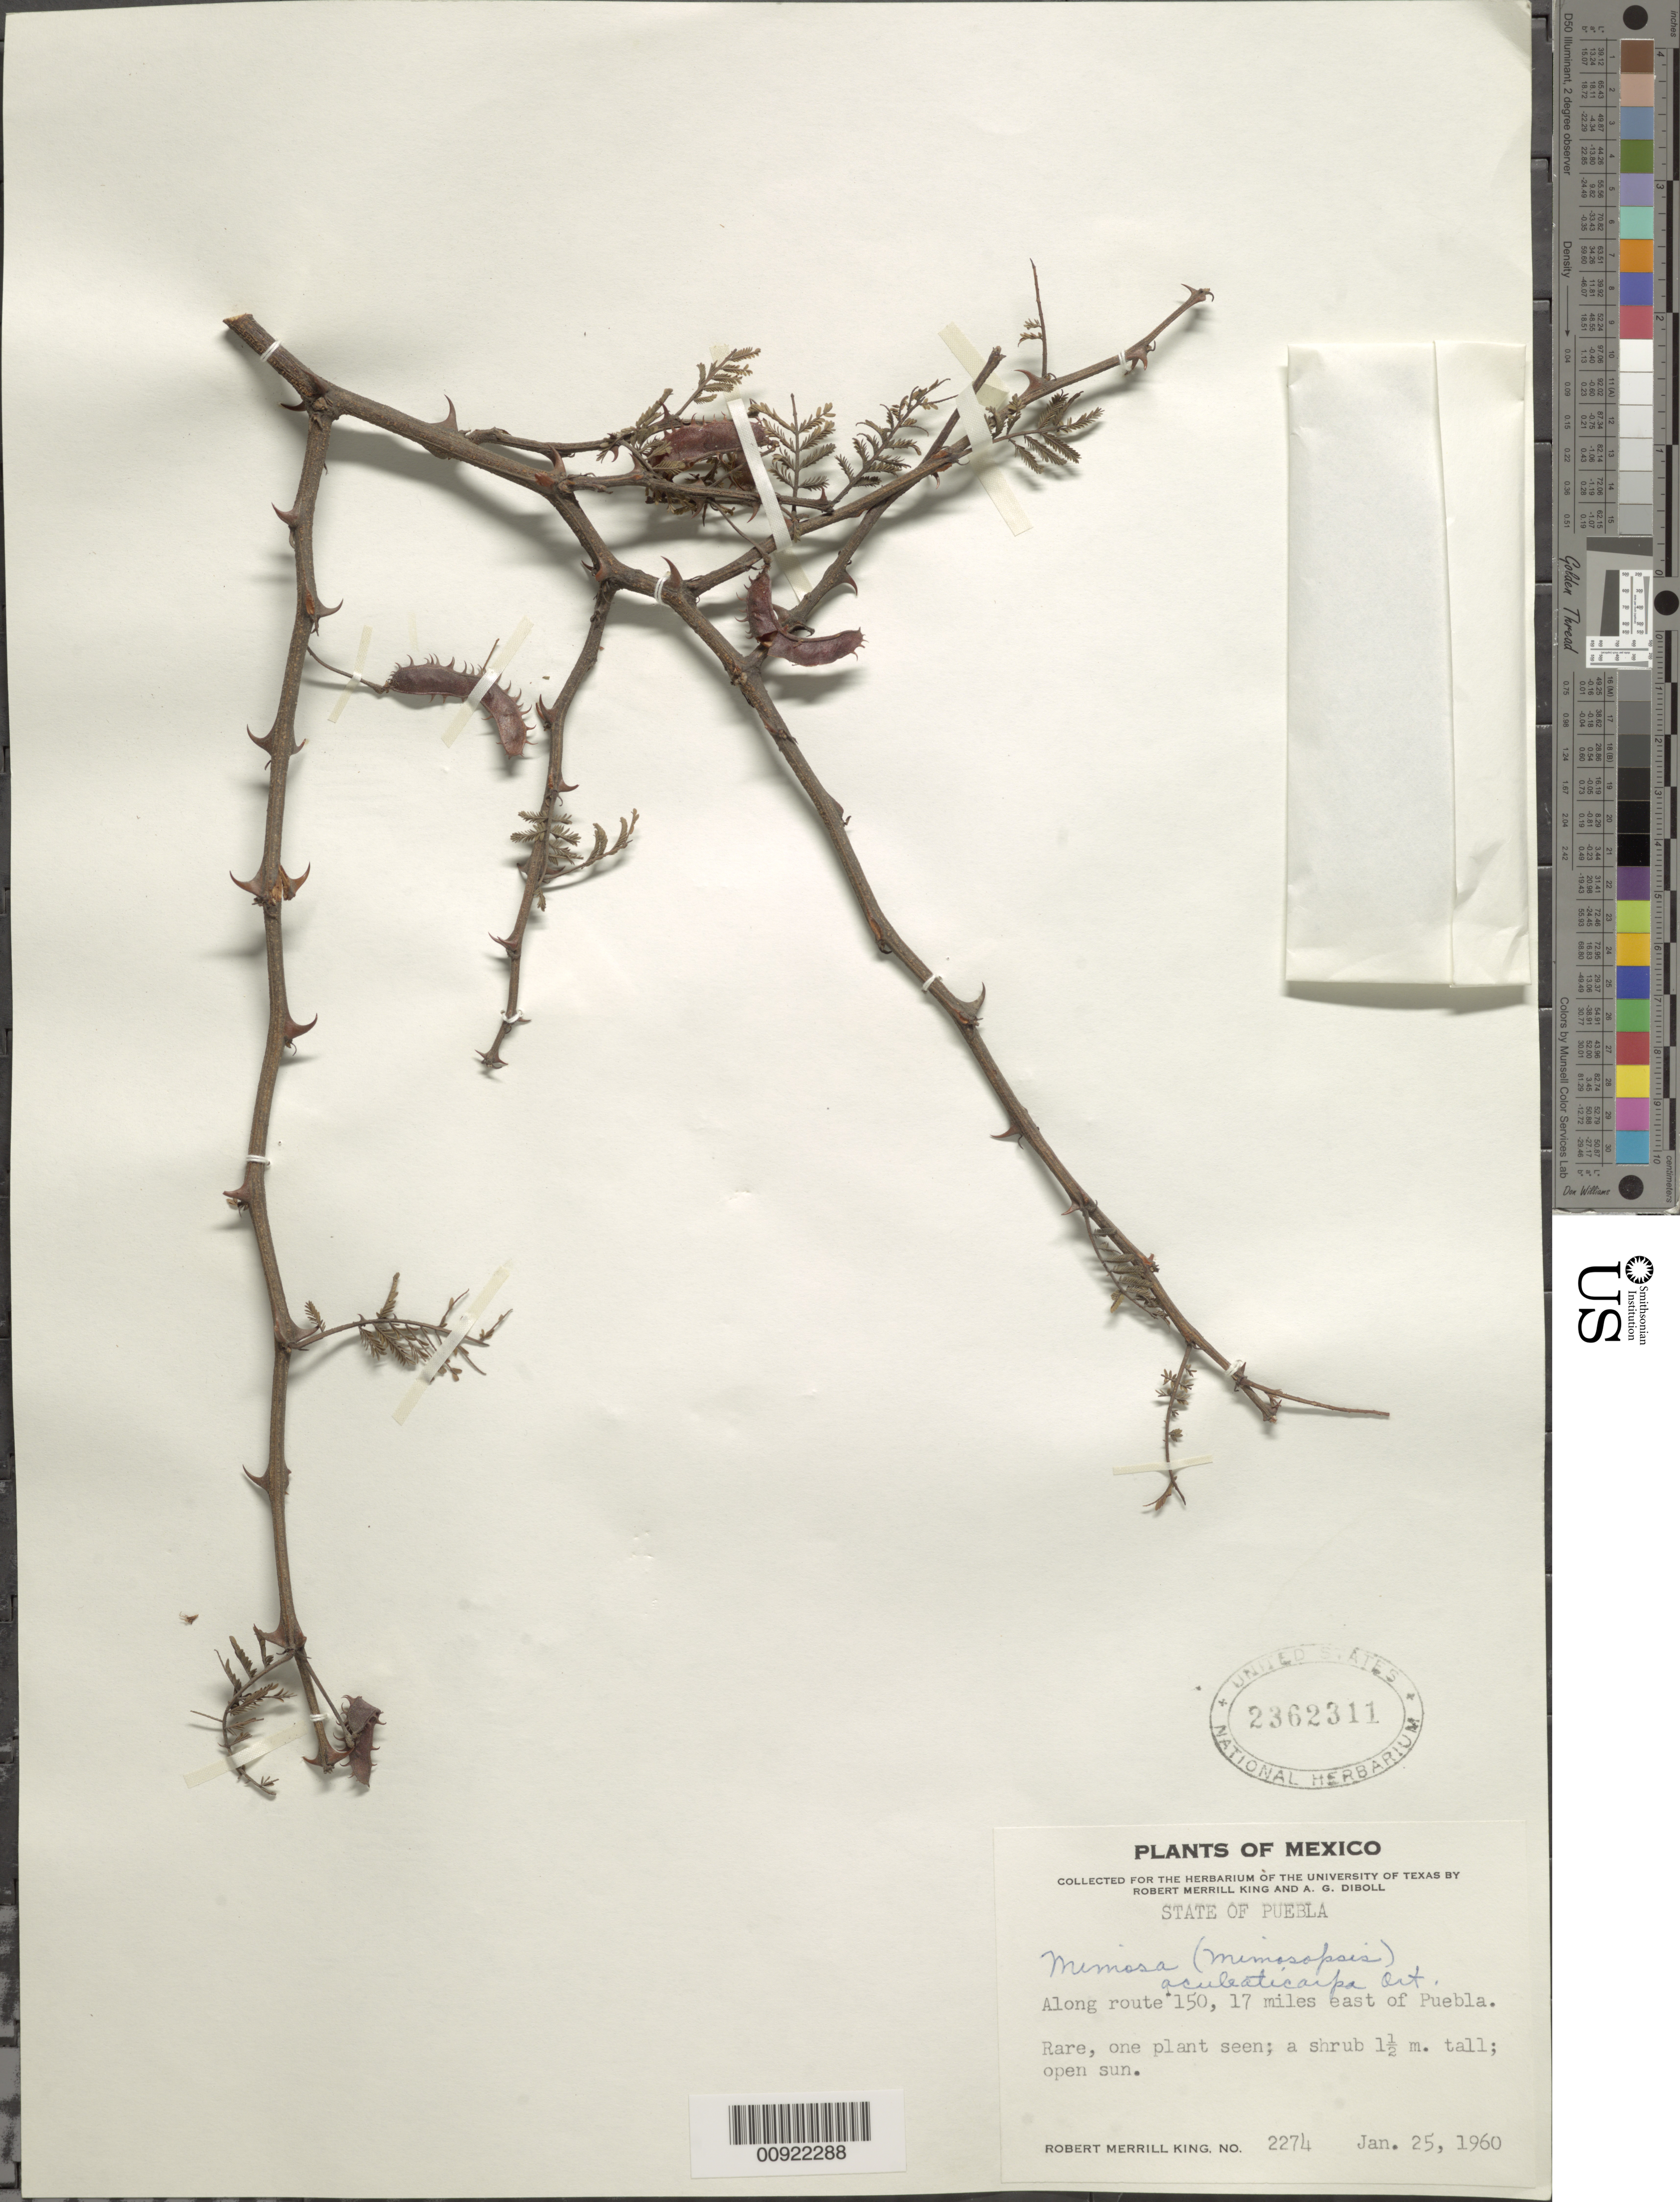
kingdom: Plantae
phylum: Tracheophyta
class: Magnoliopsida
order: Fabales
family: Fabaceae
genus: Mimosa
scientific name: Mimosa aculeaticarpa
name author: Ortega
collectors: R. M. King & A. Diboll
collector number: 2274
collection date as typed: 25 Jan 1960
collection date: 1960-01-25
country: Mexico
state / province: Puebla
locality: Along route 150, 17 miles east of Puebla.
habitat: Open sun.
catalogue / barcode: US 2362311